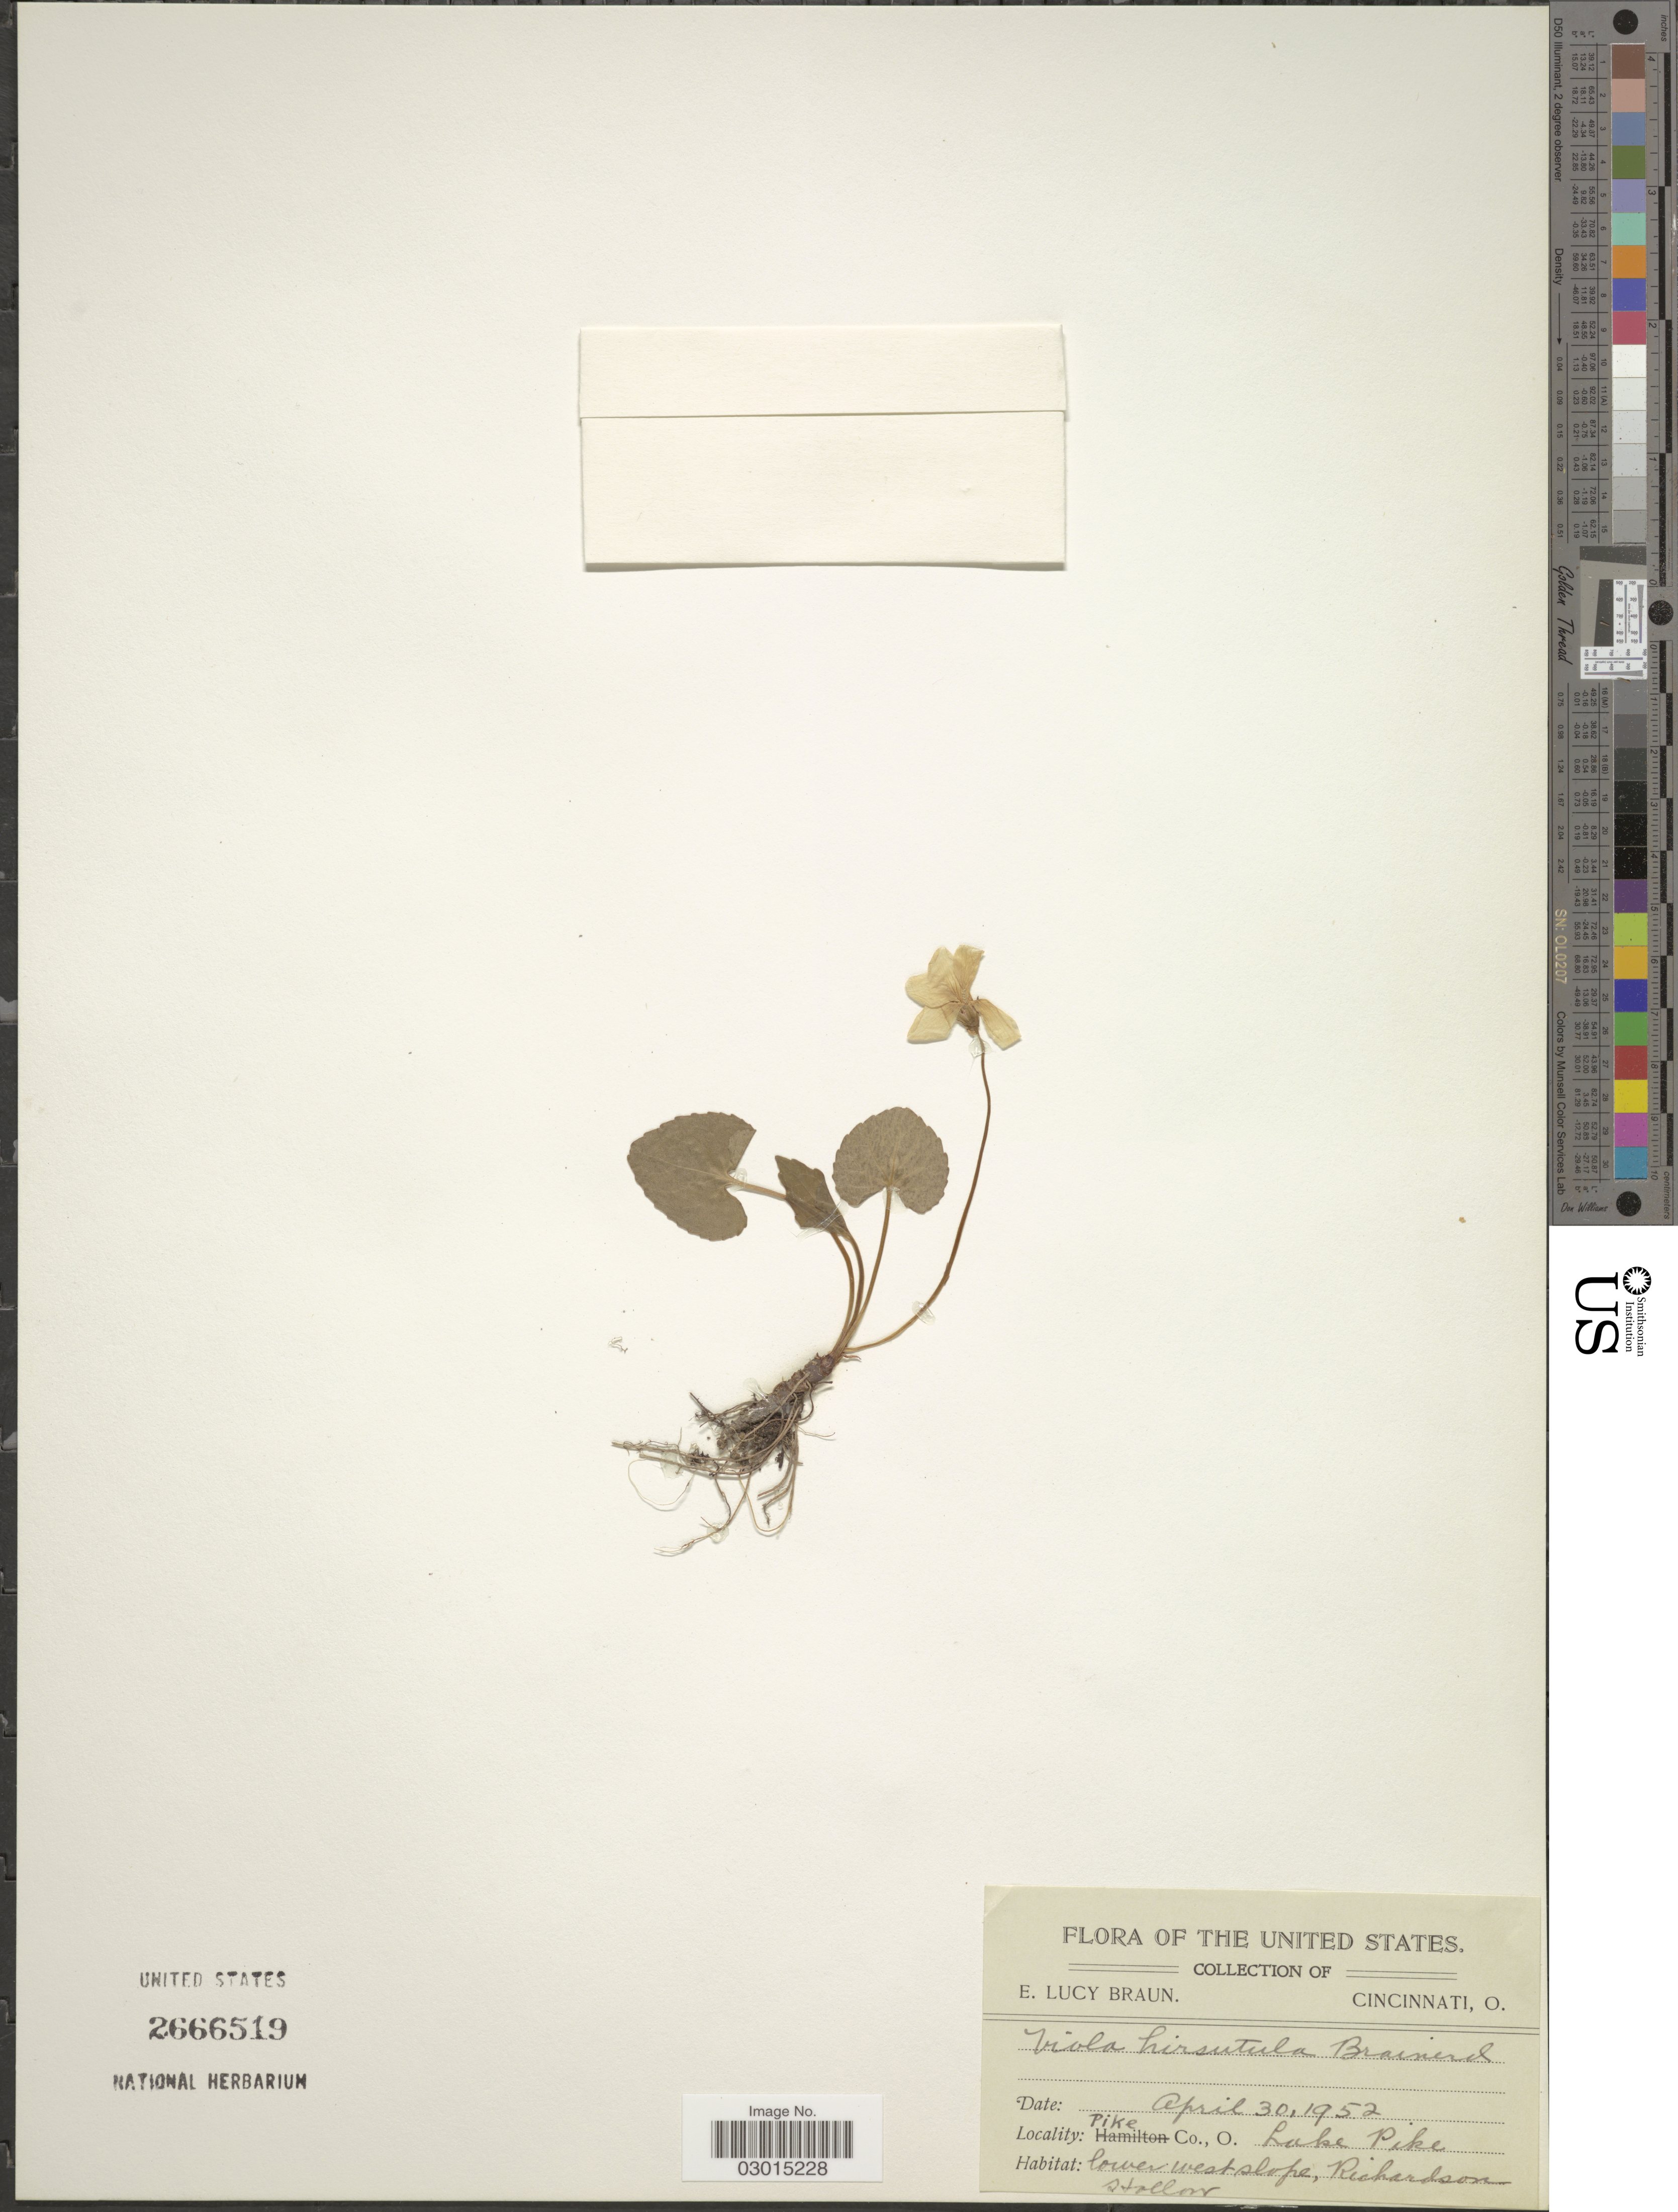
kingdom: Plantae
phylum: Tracheophyta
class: Magnoliopsida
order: Malpighiales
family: Violaceae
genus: Viola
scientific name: Viola hirsutula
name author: Brainerd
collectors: E. L. Braun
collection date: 1952-04-30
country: United States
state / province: Ohio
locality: Pike Co., O. Lake Pike. Lower west slope, Richardson shallow.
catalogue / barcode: US 2666519